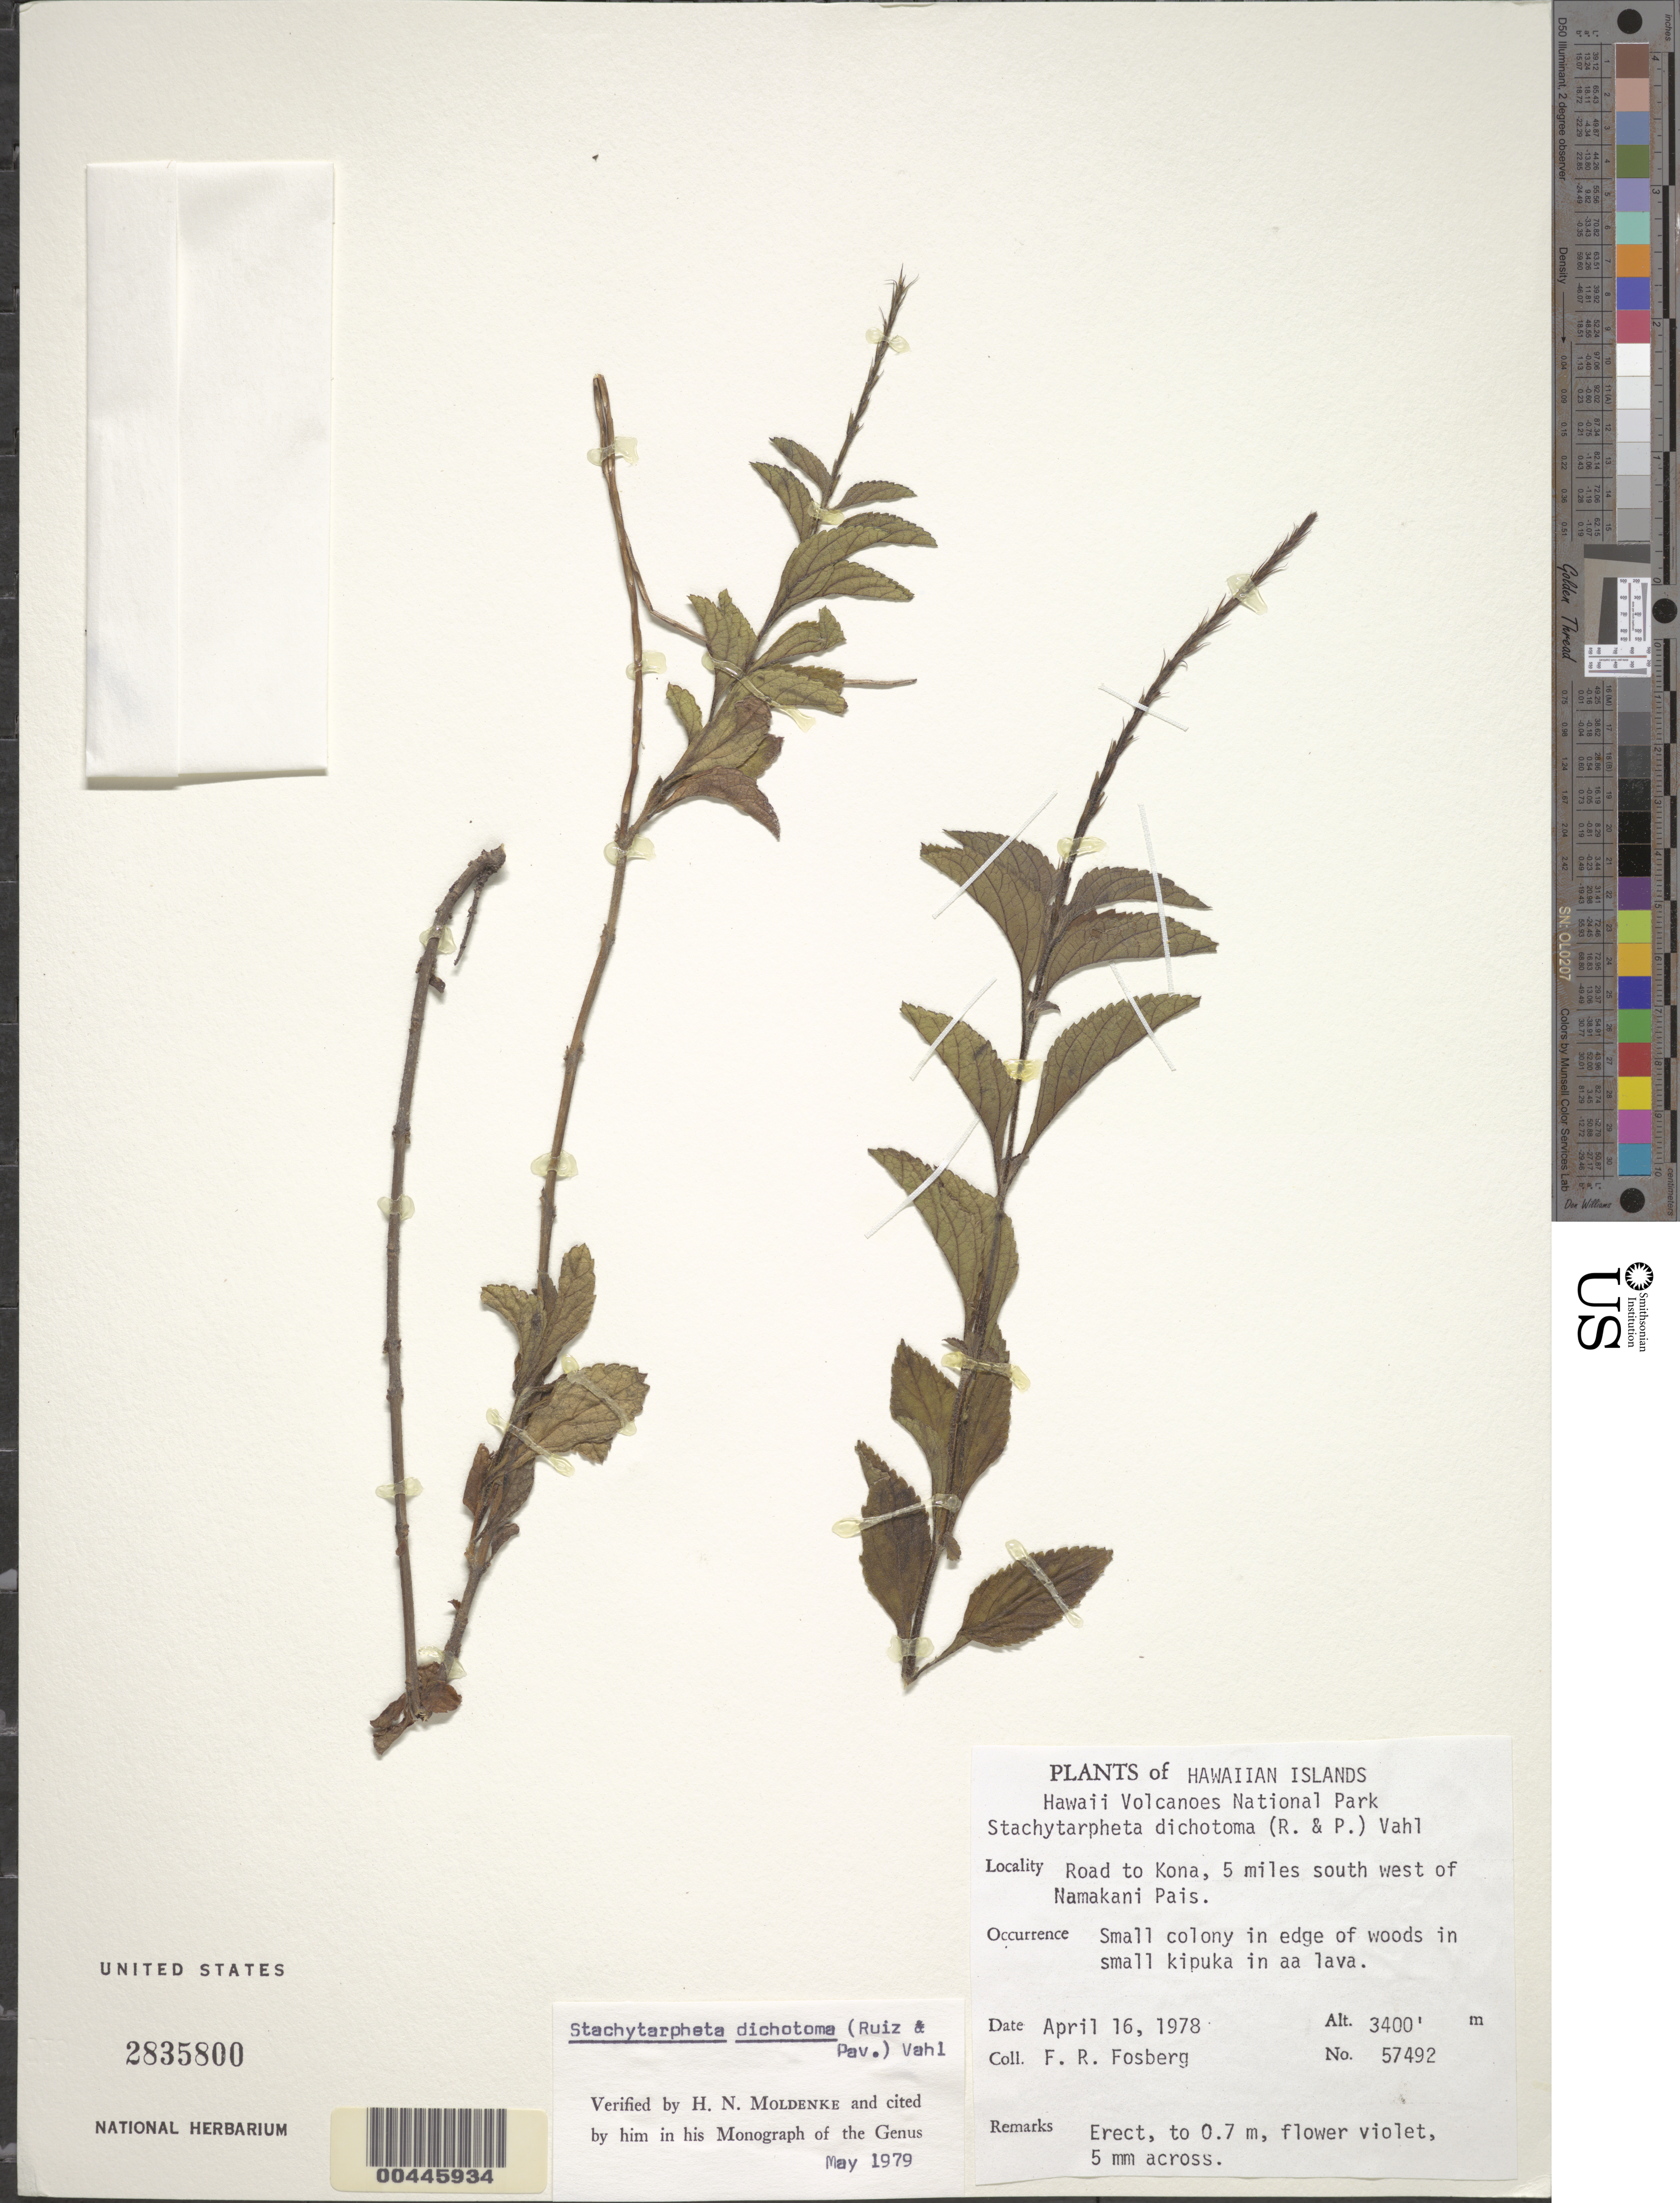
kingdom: Plantae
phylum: Tracheophyta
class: Magnoliopsida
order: Lamiales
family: Verbenaceae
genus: Stachytarpheta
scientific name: Stachytarpheta dichotoma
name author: (Ruiz & Pav.) Vahl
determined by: Moldenke, H. N.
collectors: F. R. Fosberg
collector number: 57492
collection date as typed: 16 Apr 1978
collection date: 1978-04-16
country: United States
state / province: Hawaii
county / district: Hawaii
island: Hawaii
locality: Hawaii Volcanoes National Park, Road to Kona, 5 mi SW of Namakani Pass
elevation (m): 1036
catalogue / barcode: US 2835800